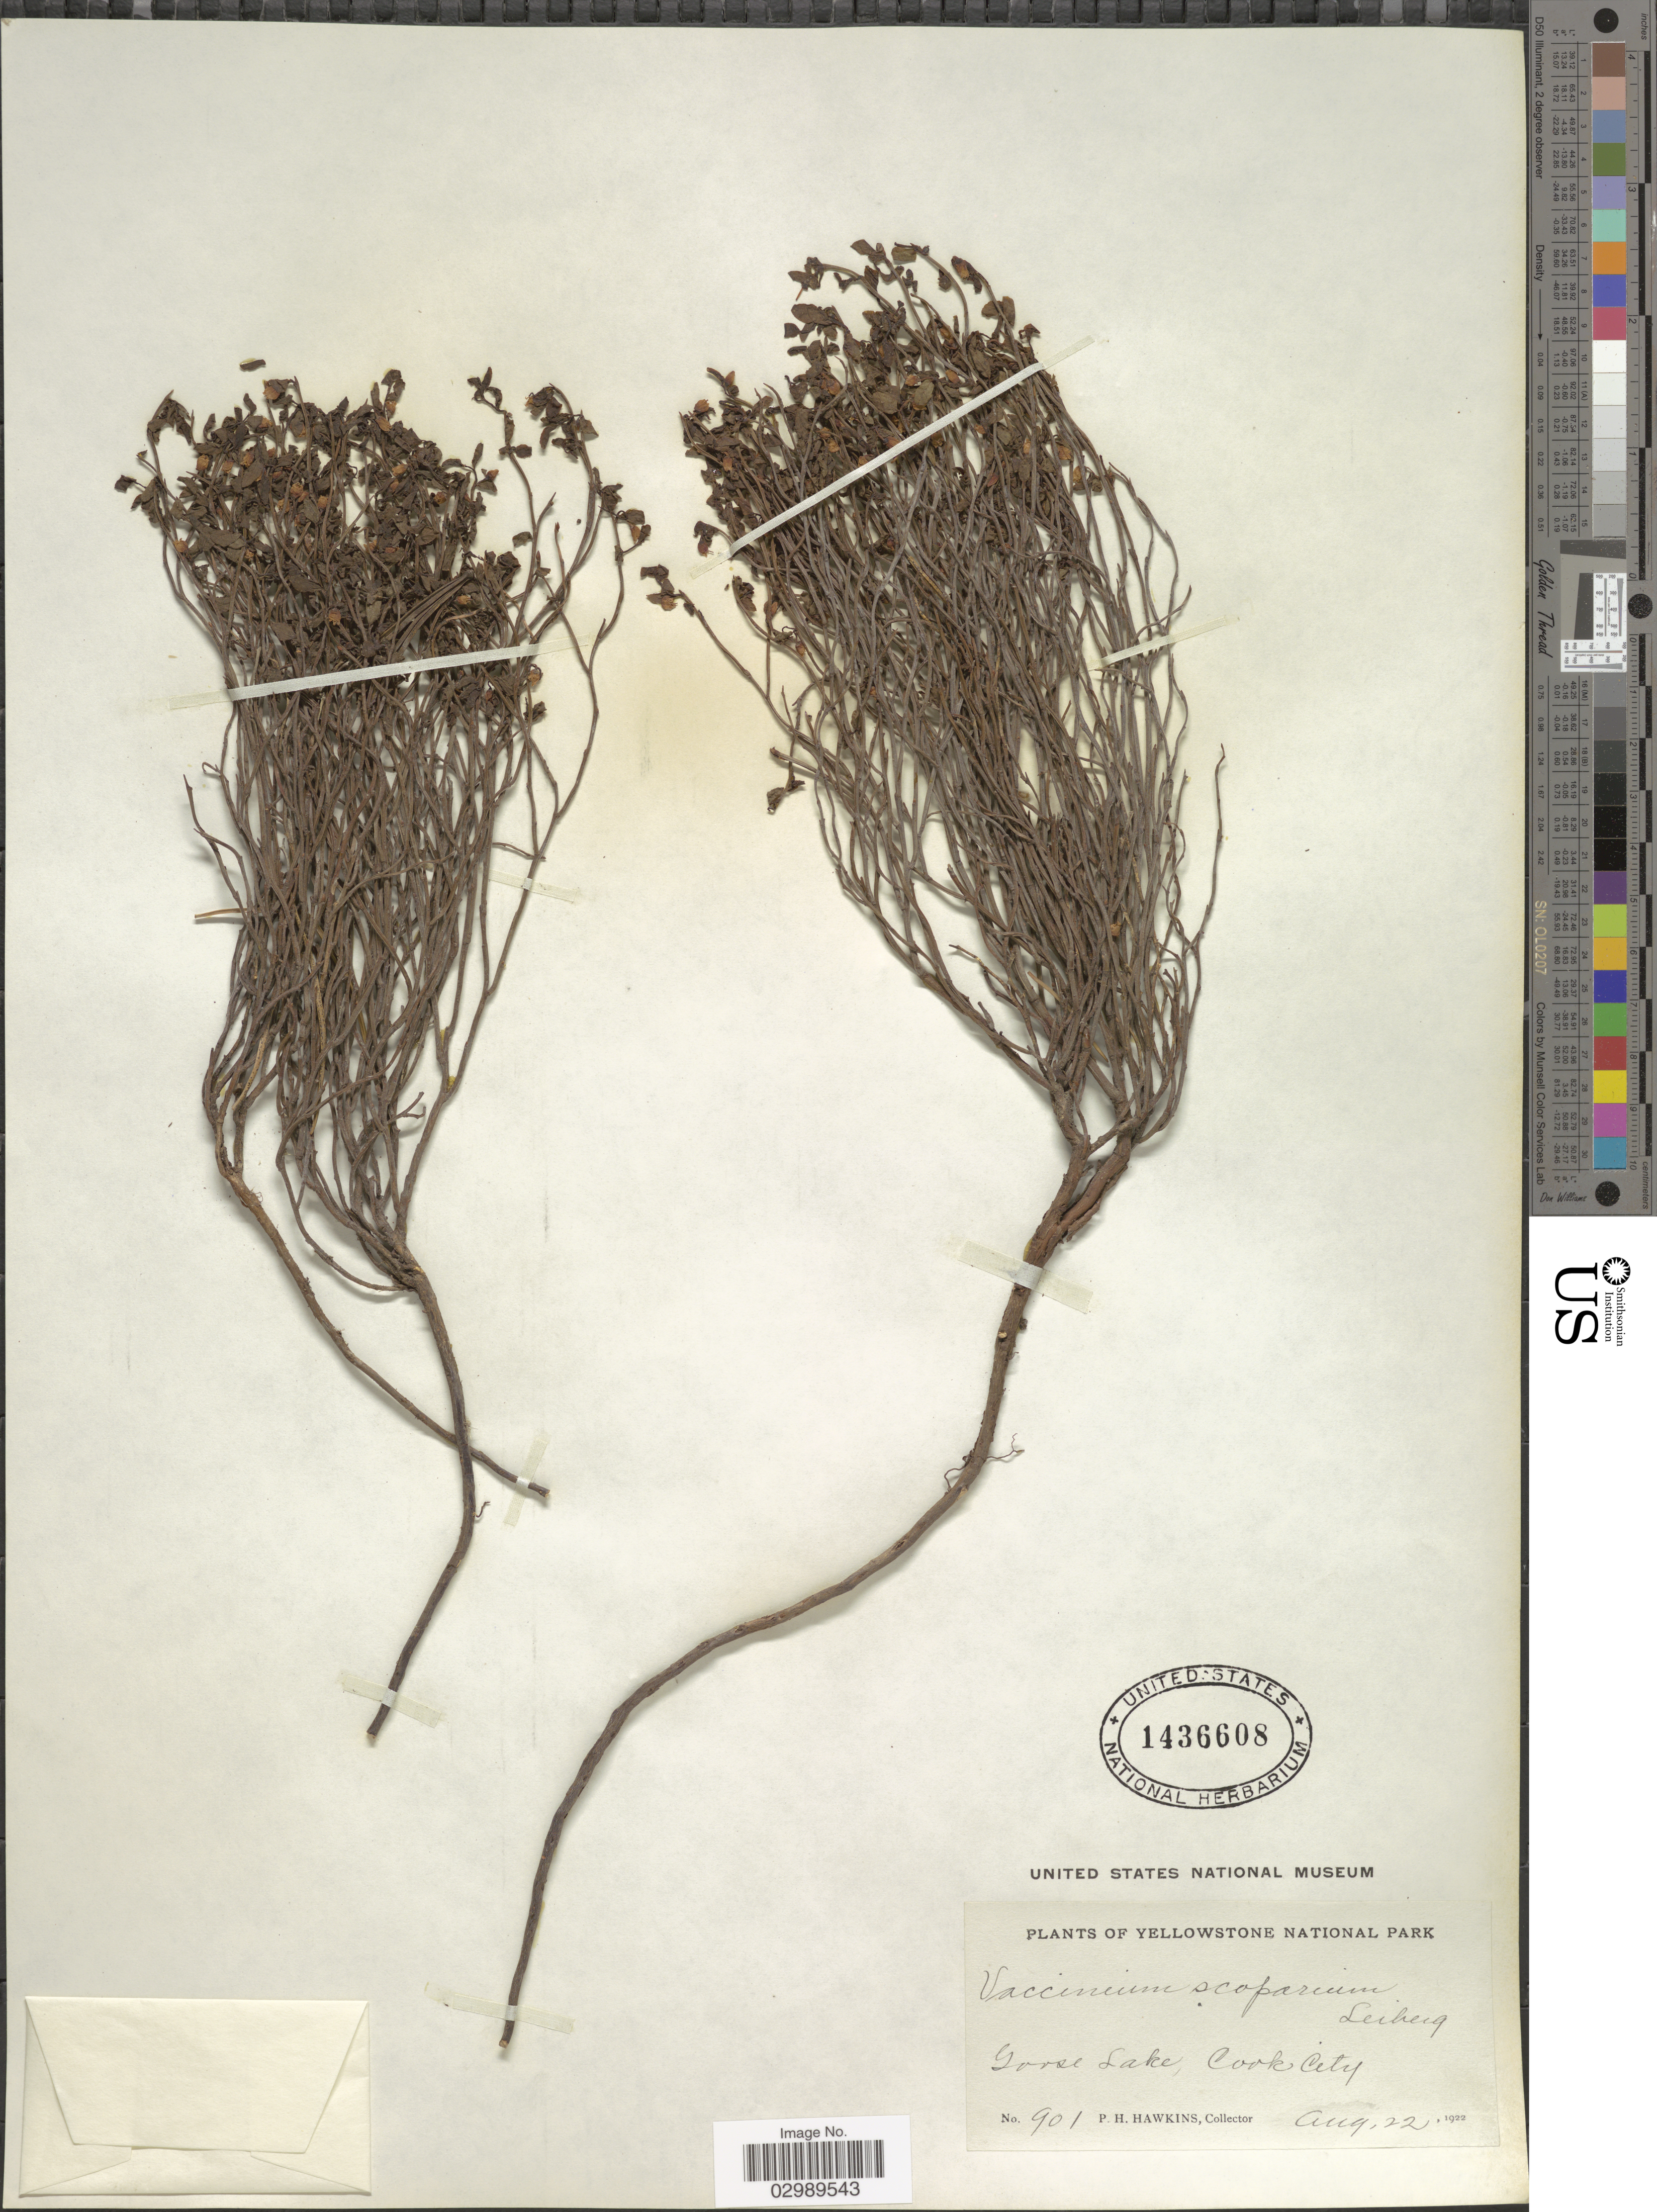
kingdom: Plantae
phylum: Tracheophyta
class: Magnoliopsida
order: Ericales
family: Ericaceae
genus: Vaccinium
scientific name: Vaccinium scoparium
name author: Leiberg ex Coville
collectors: P. Hawkins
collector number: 901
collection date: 1922-08-22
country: United States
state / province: Wyoming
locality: Yellowstone National Park, Goose Lake, Cook City.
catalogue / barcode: US 1436608